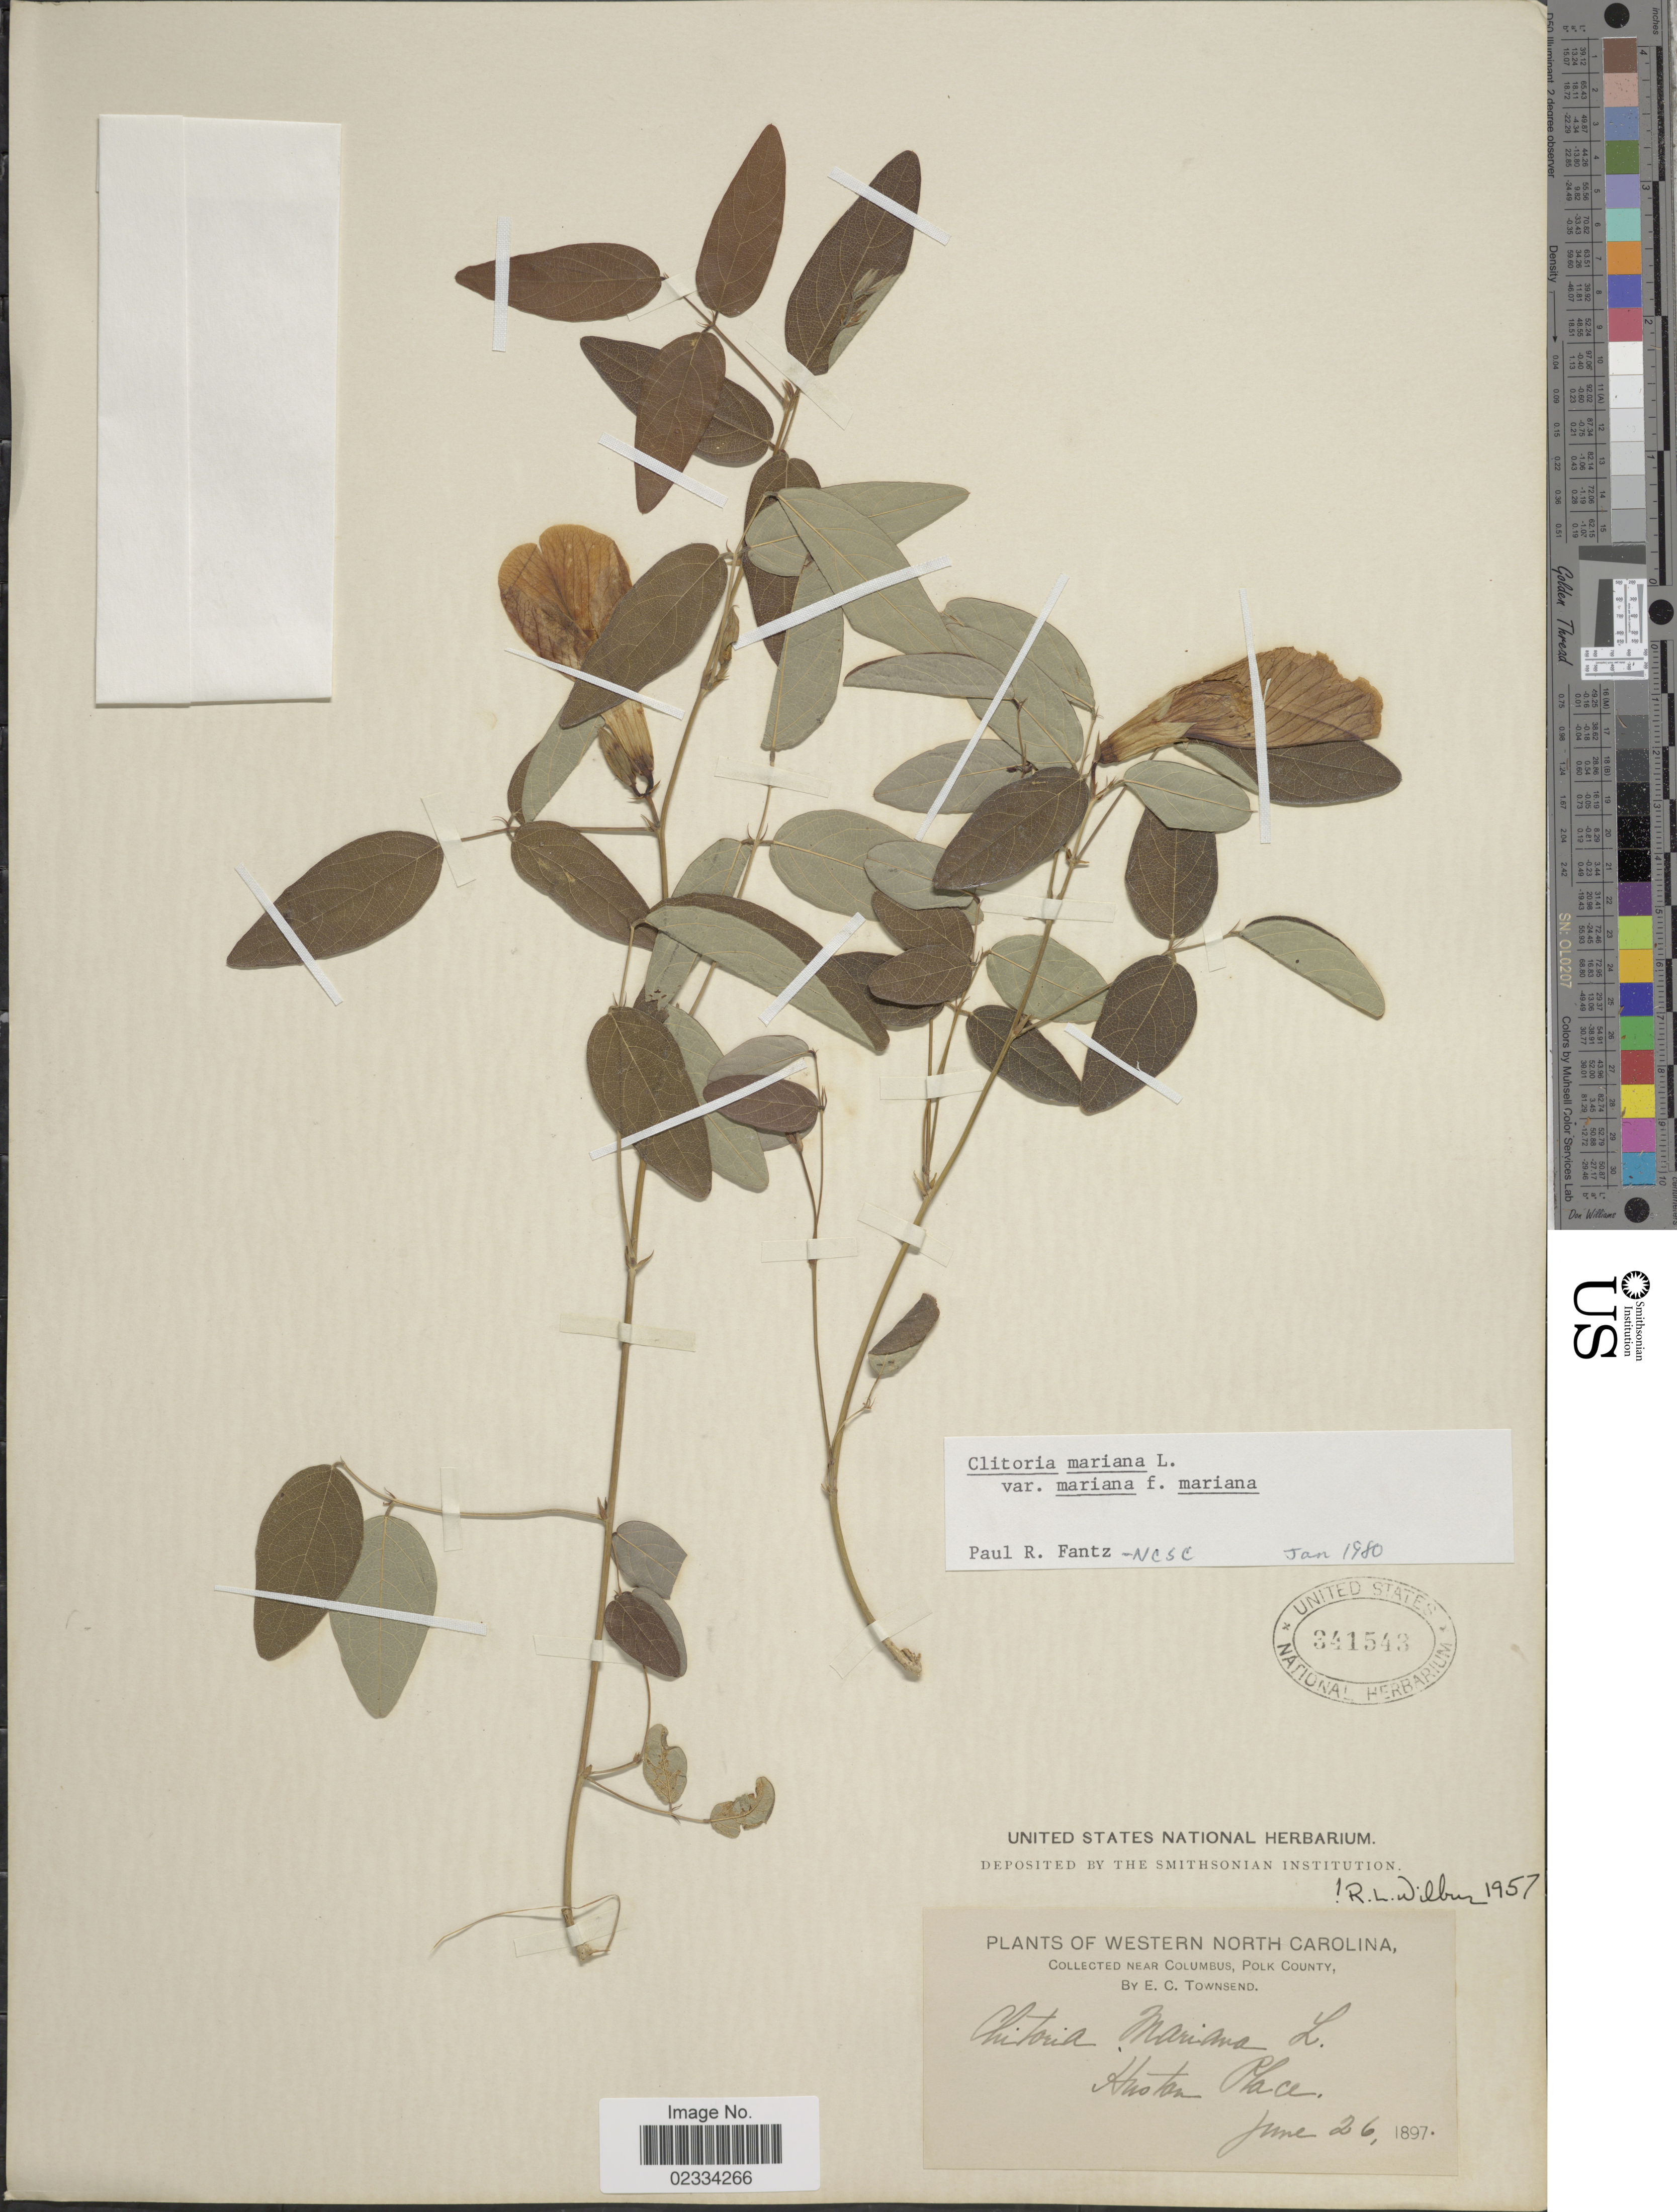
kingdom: Plantae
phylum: Tracheophyta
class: Magnoliopsida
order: Fabales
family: Fabaceae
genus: Clitoria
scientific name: Clitoria mariana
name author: L.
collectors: E. C. Townsend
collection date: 1897-06-26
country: United States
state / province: North Carolina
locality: Western North Carolina, near Columbus, Polk County. Huston Place.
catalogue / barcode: US 341543